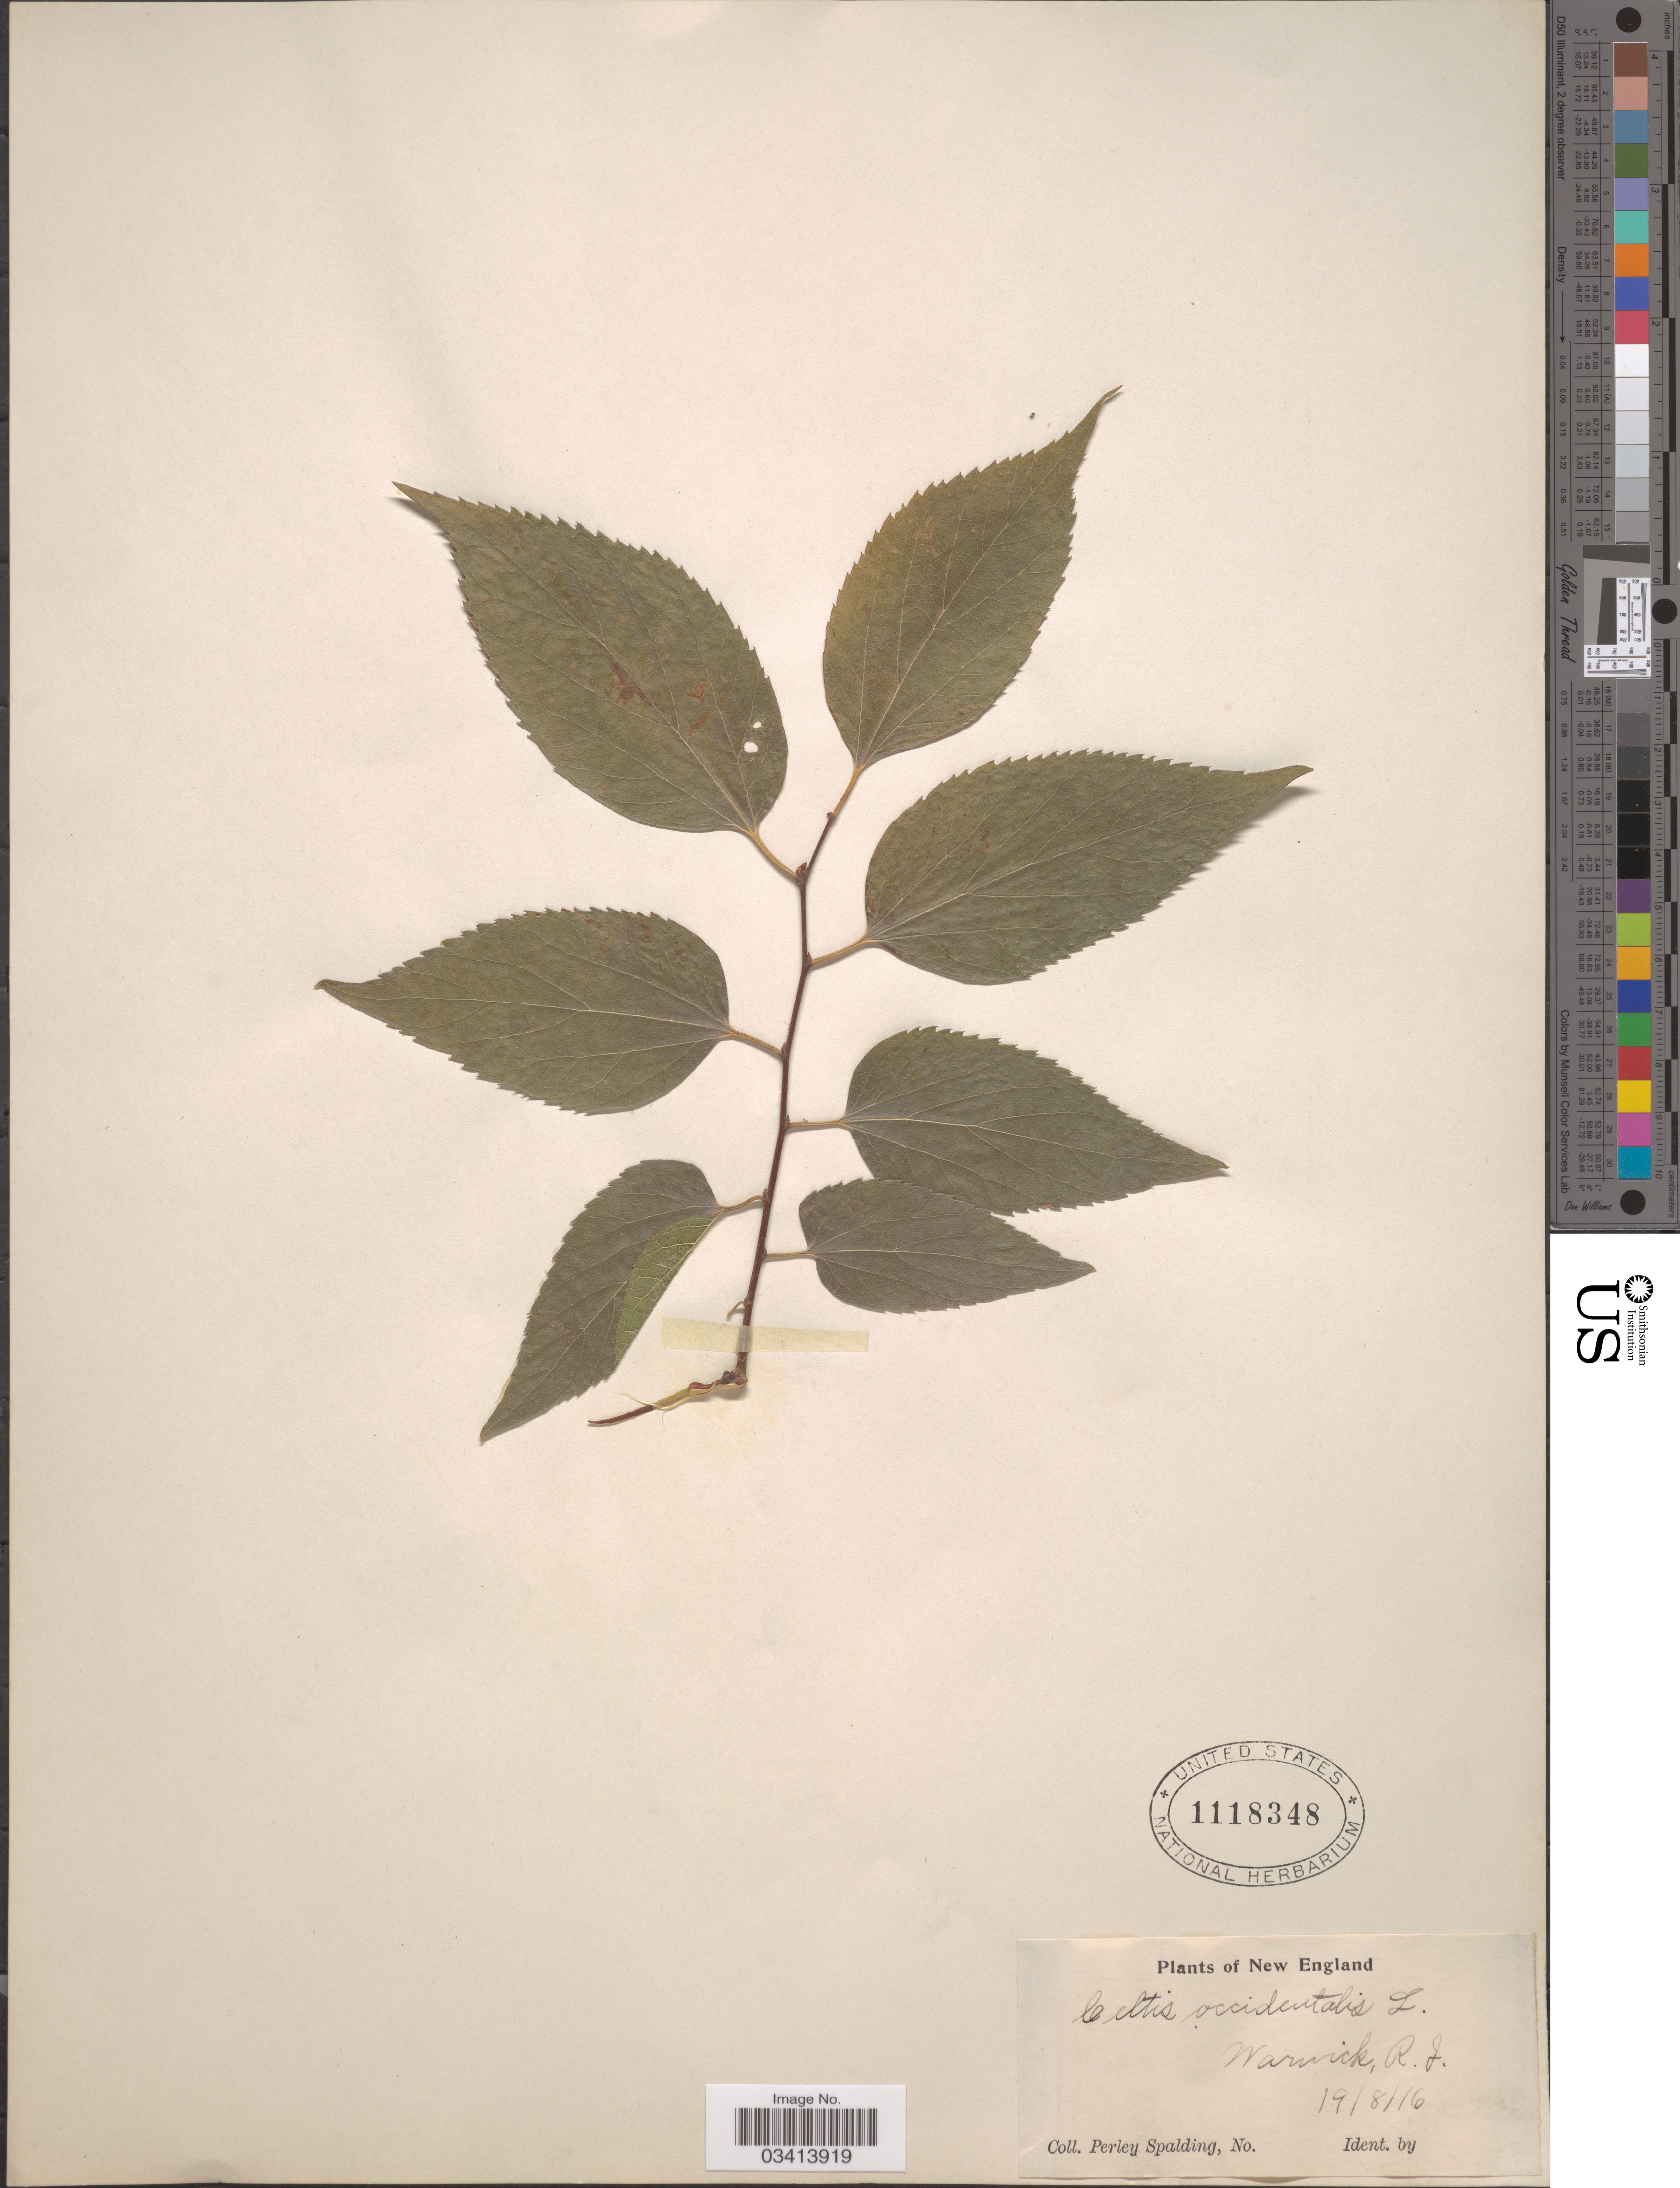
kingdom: Plantae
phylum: Tracheophyta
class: Magnoliopsida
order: Rosales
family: Cannabaceae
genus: Celtis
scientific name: Celtis occidentalis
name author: L.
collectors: P. Spalding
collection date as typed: Transcribed d/m/y: 19/8/16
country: United States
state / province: Rhode Island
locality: New England. Warwick.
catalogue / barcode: US 1118348